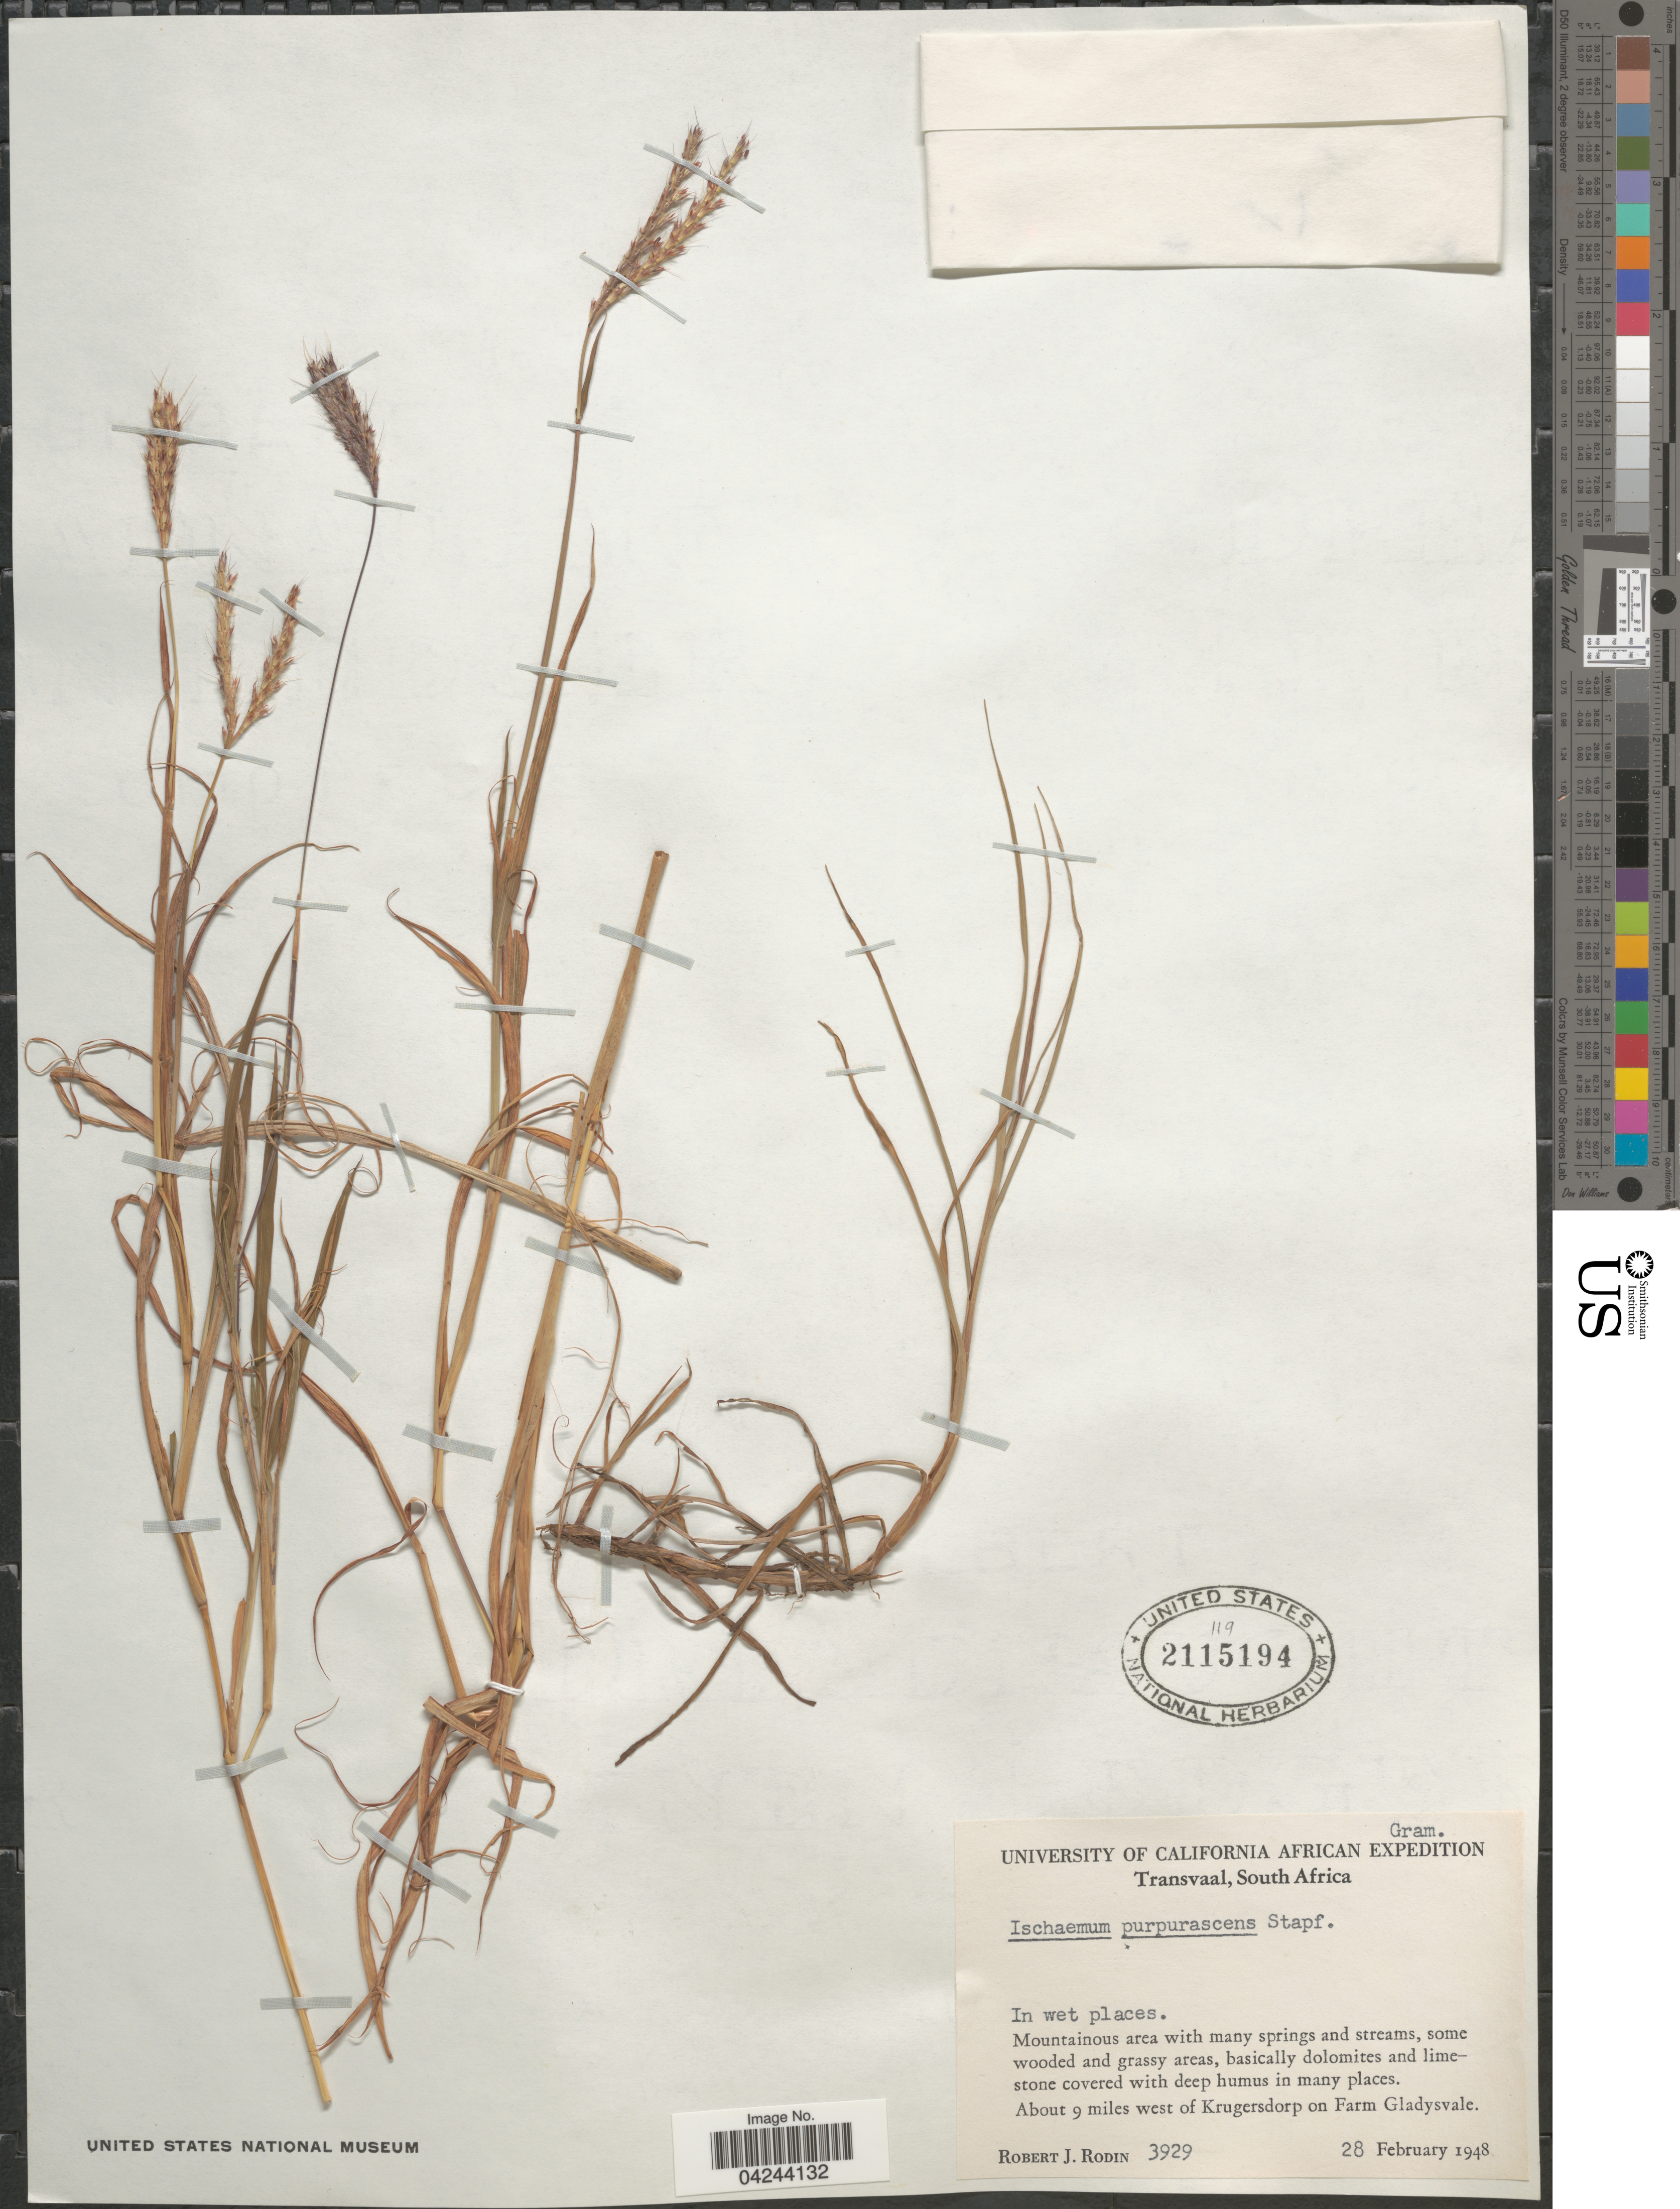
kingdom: Plantae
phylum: Tracheophyta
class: Liliopsida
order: Poales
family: Poaceae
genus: Ischaemum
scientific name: Ischaemum polystachyum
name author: J. Presl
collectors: R. J. Rodin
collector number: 3929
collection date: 1948-02-28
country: South Africa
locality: University of California African Expedition. Transvaal. About 9 miles west of Krugersdorp on Farm Gladysvale.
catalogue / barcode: US 2115194